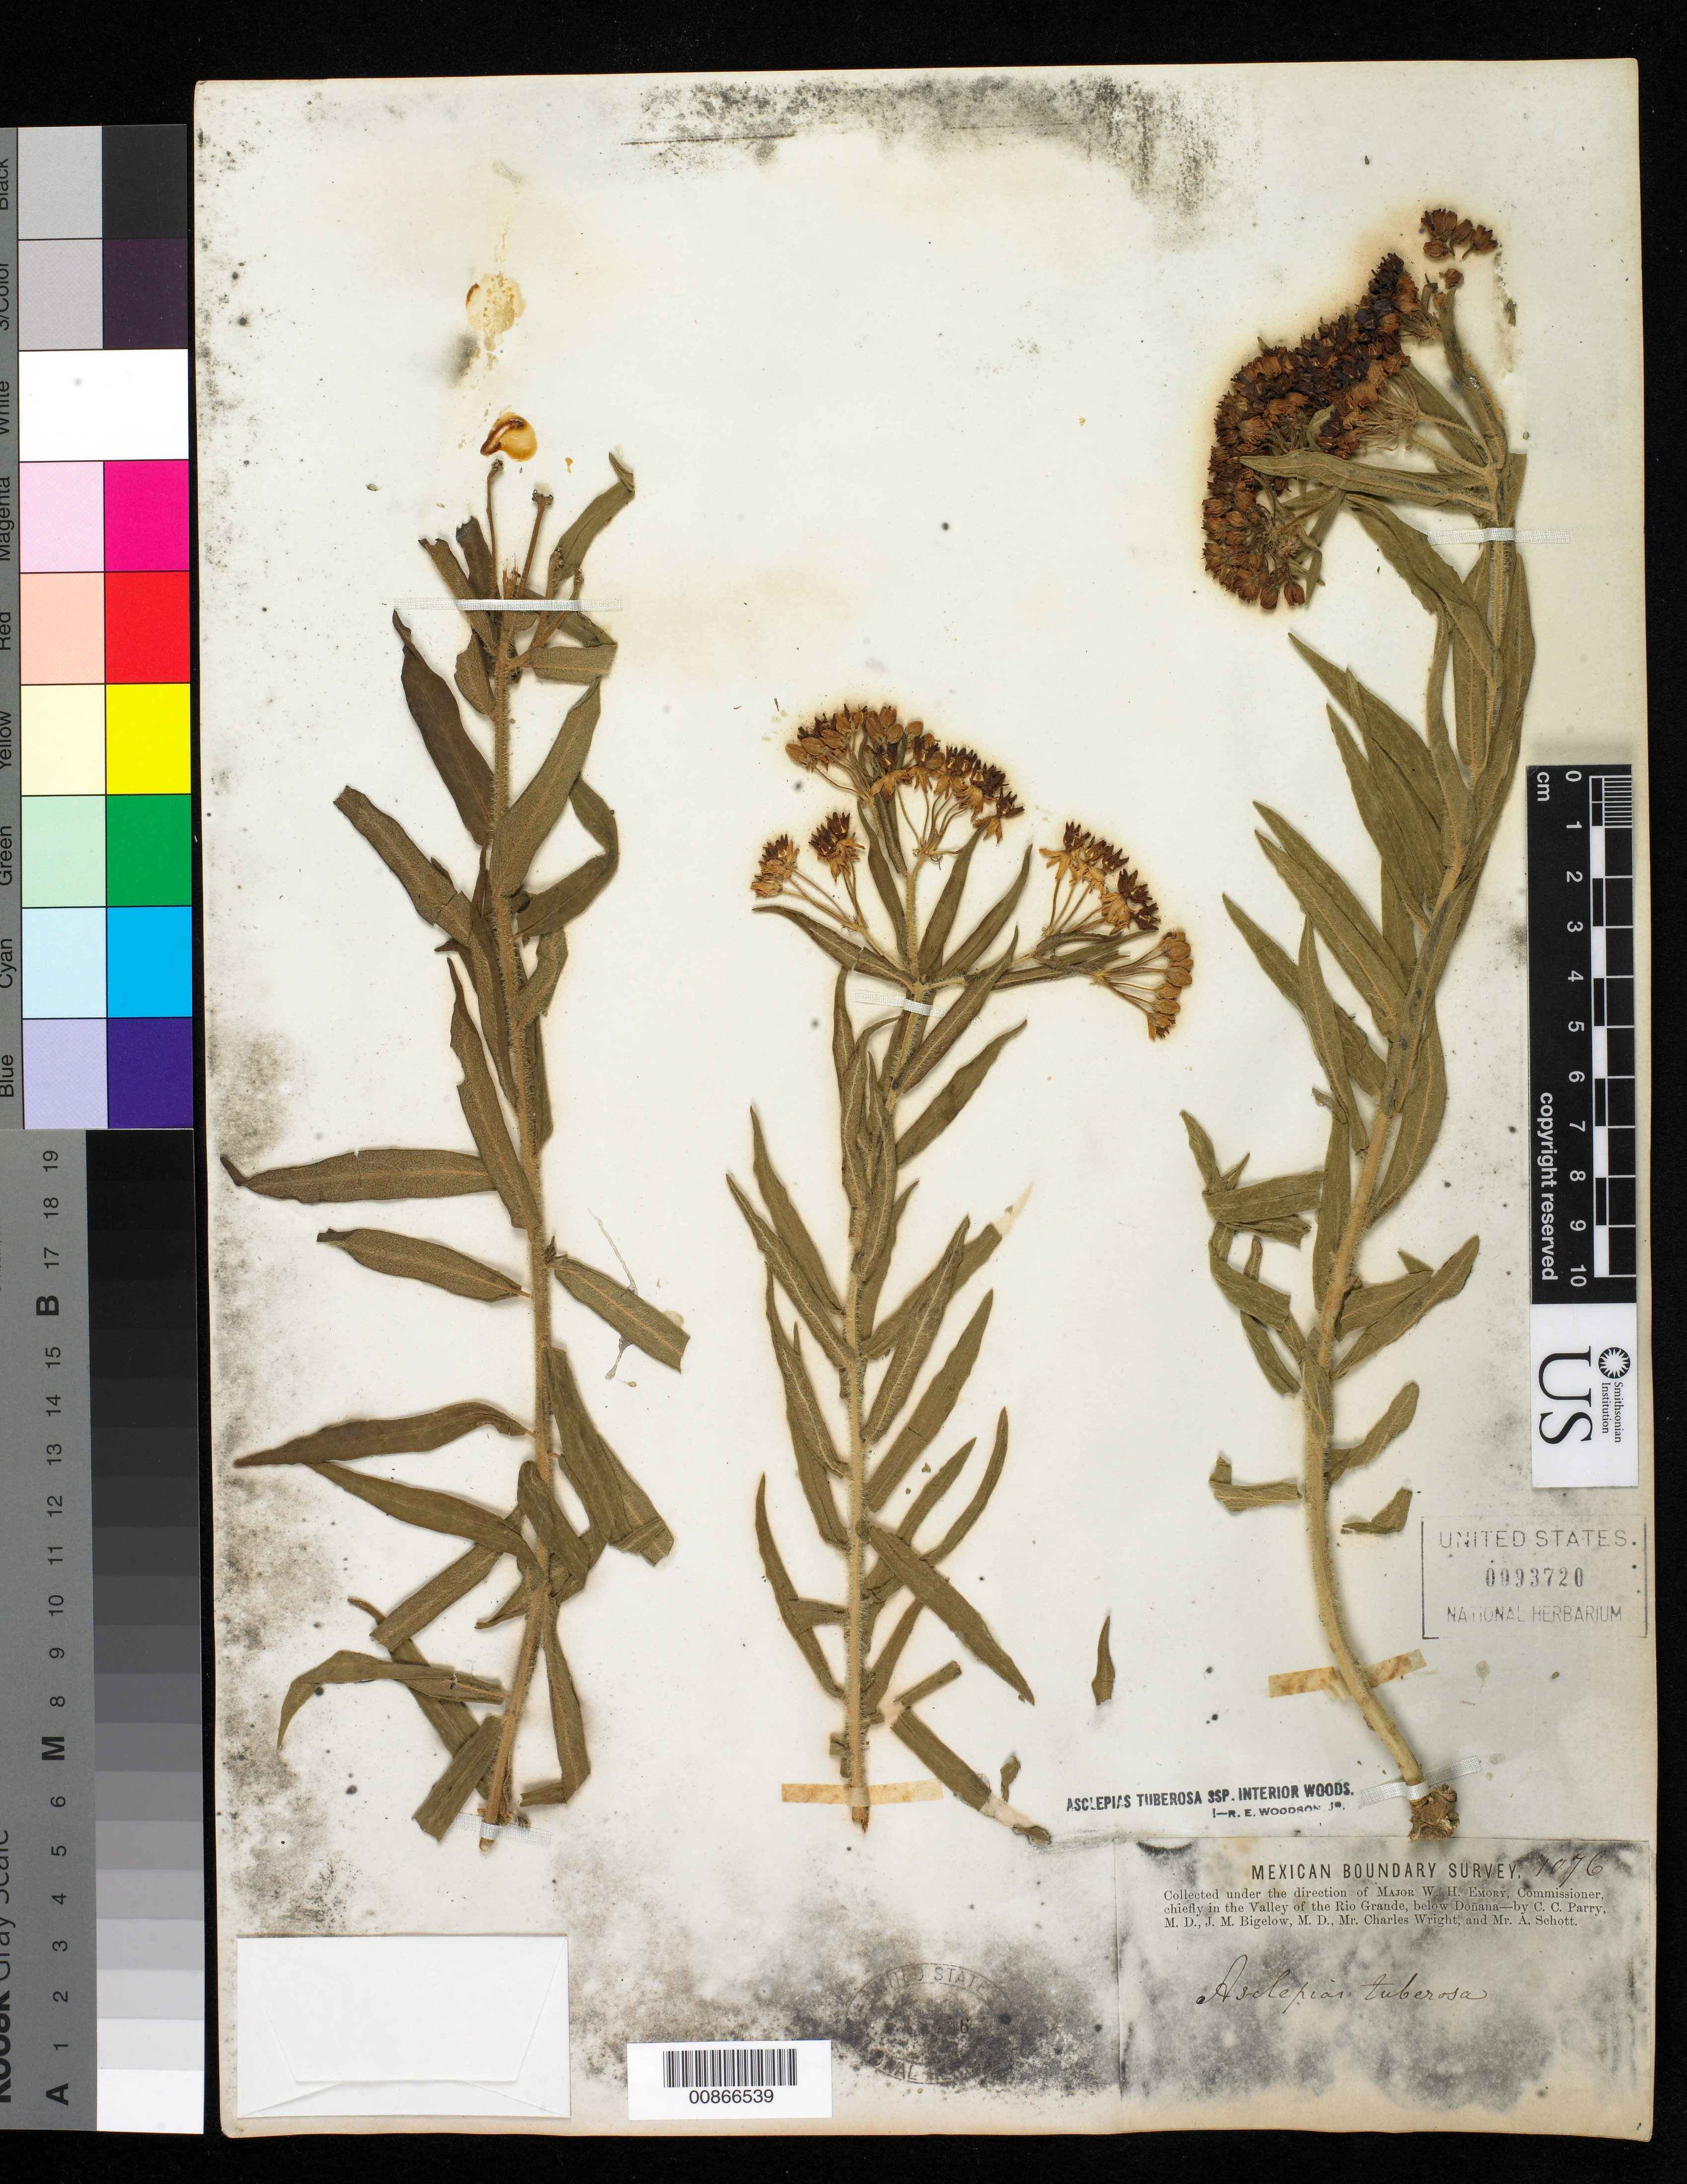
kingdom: Plantae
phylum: Tracheophyta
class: Magnoliopsida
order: Gentianales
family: Apocynaceae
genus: Asclepias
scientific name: Asclepias tuberosa subsp. interior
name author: Woodson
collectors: C. C. Parry, J. M. Bigelow, C. Wright & A. C. V. Schott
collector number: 1076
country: United States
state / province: New Mexico / Texas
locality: Valley of the Rio Grande, below Doñana.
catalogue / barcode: US 93720